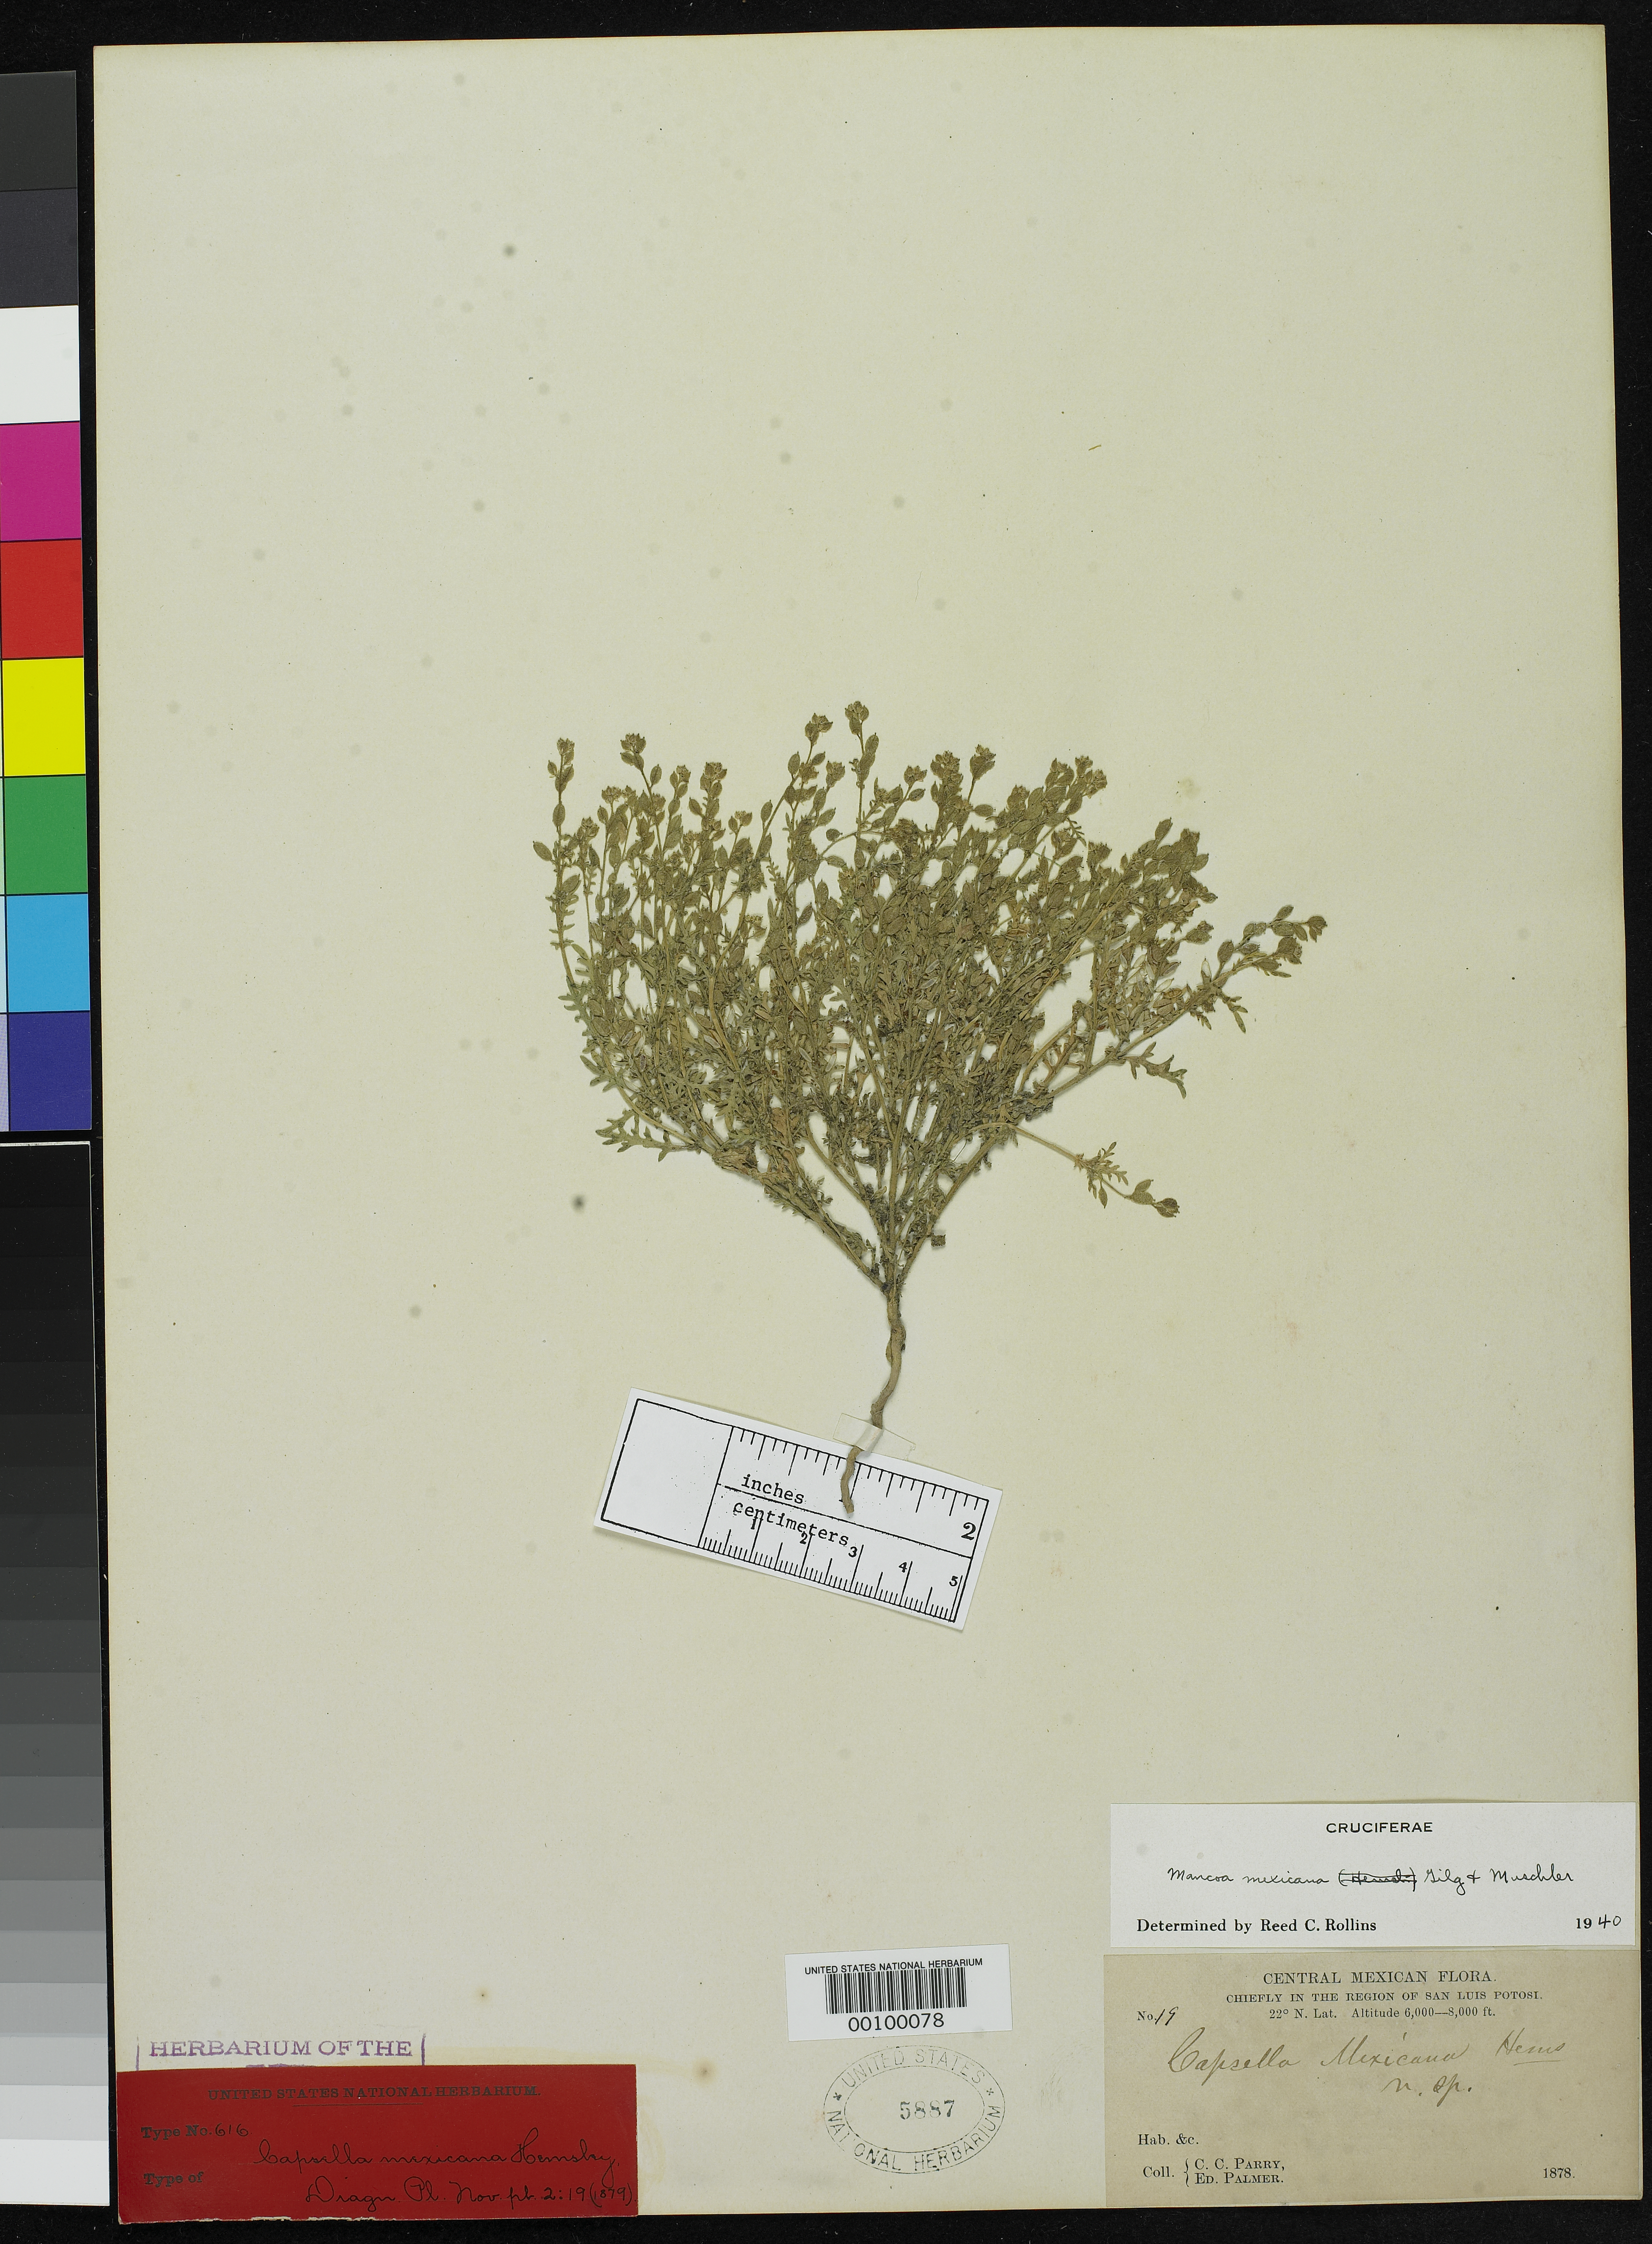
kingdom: Plantae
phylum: Tracheophyta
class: Magnoliopsida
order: Brassicales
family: Brassicaceae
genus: Capsella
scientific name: Capsella mexicana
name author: Hemsl.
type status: Isotype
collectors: C. C. Parry & E. Palmer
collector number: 19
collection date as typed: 1878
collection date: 1878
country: Mexico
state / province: San Luis Potosi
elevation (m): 1829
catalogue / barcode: US 5887